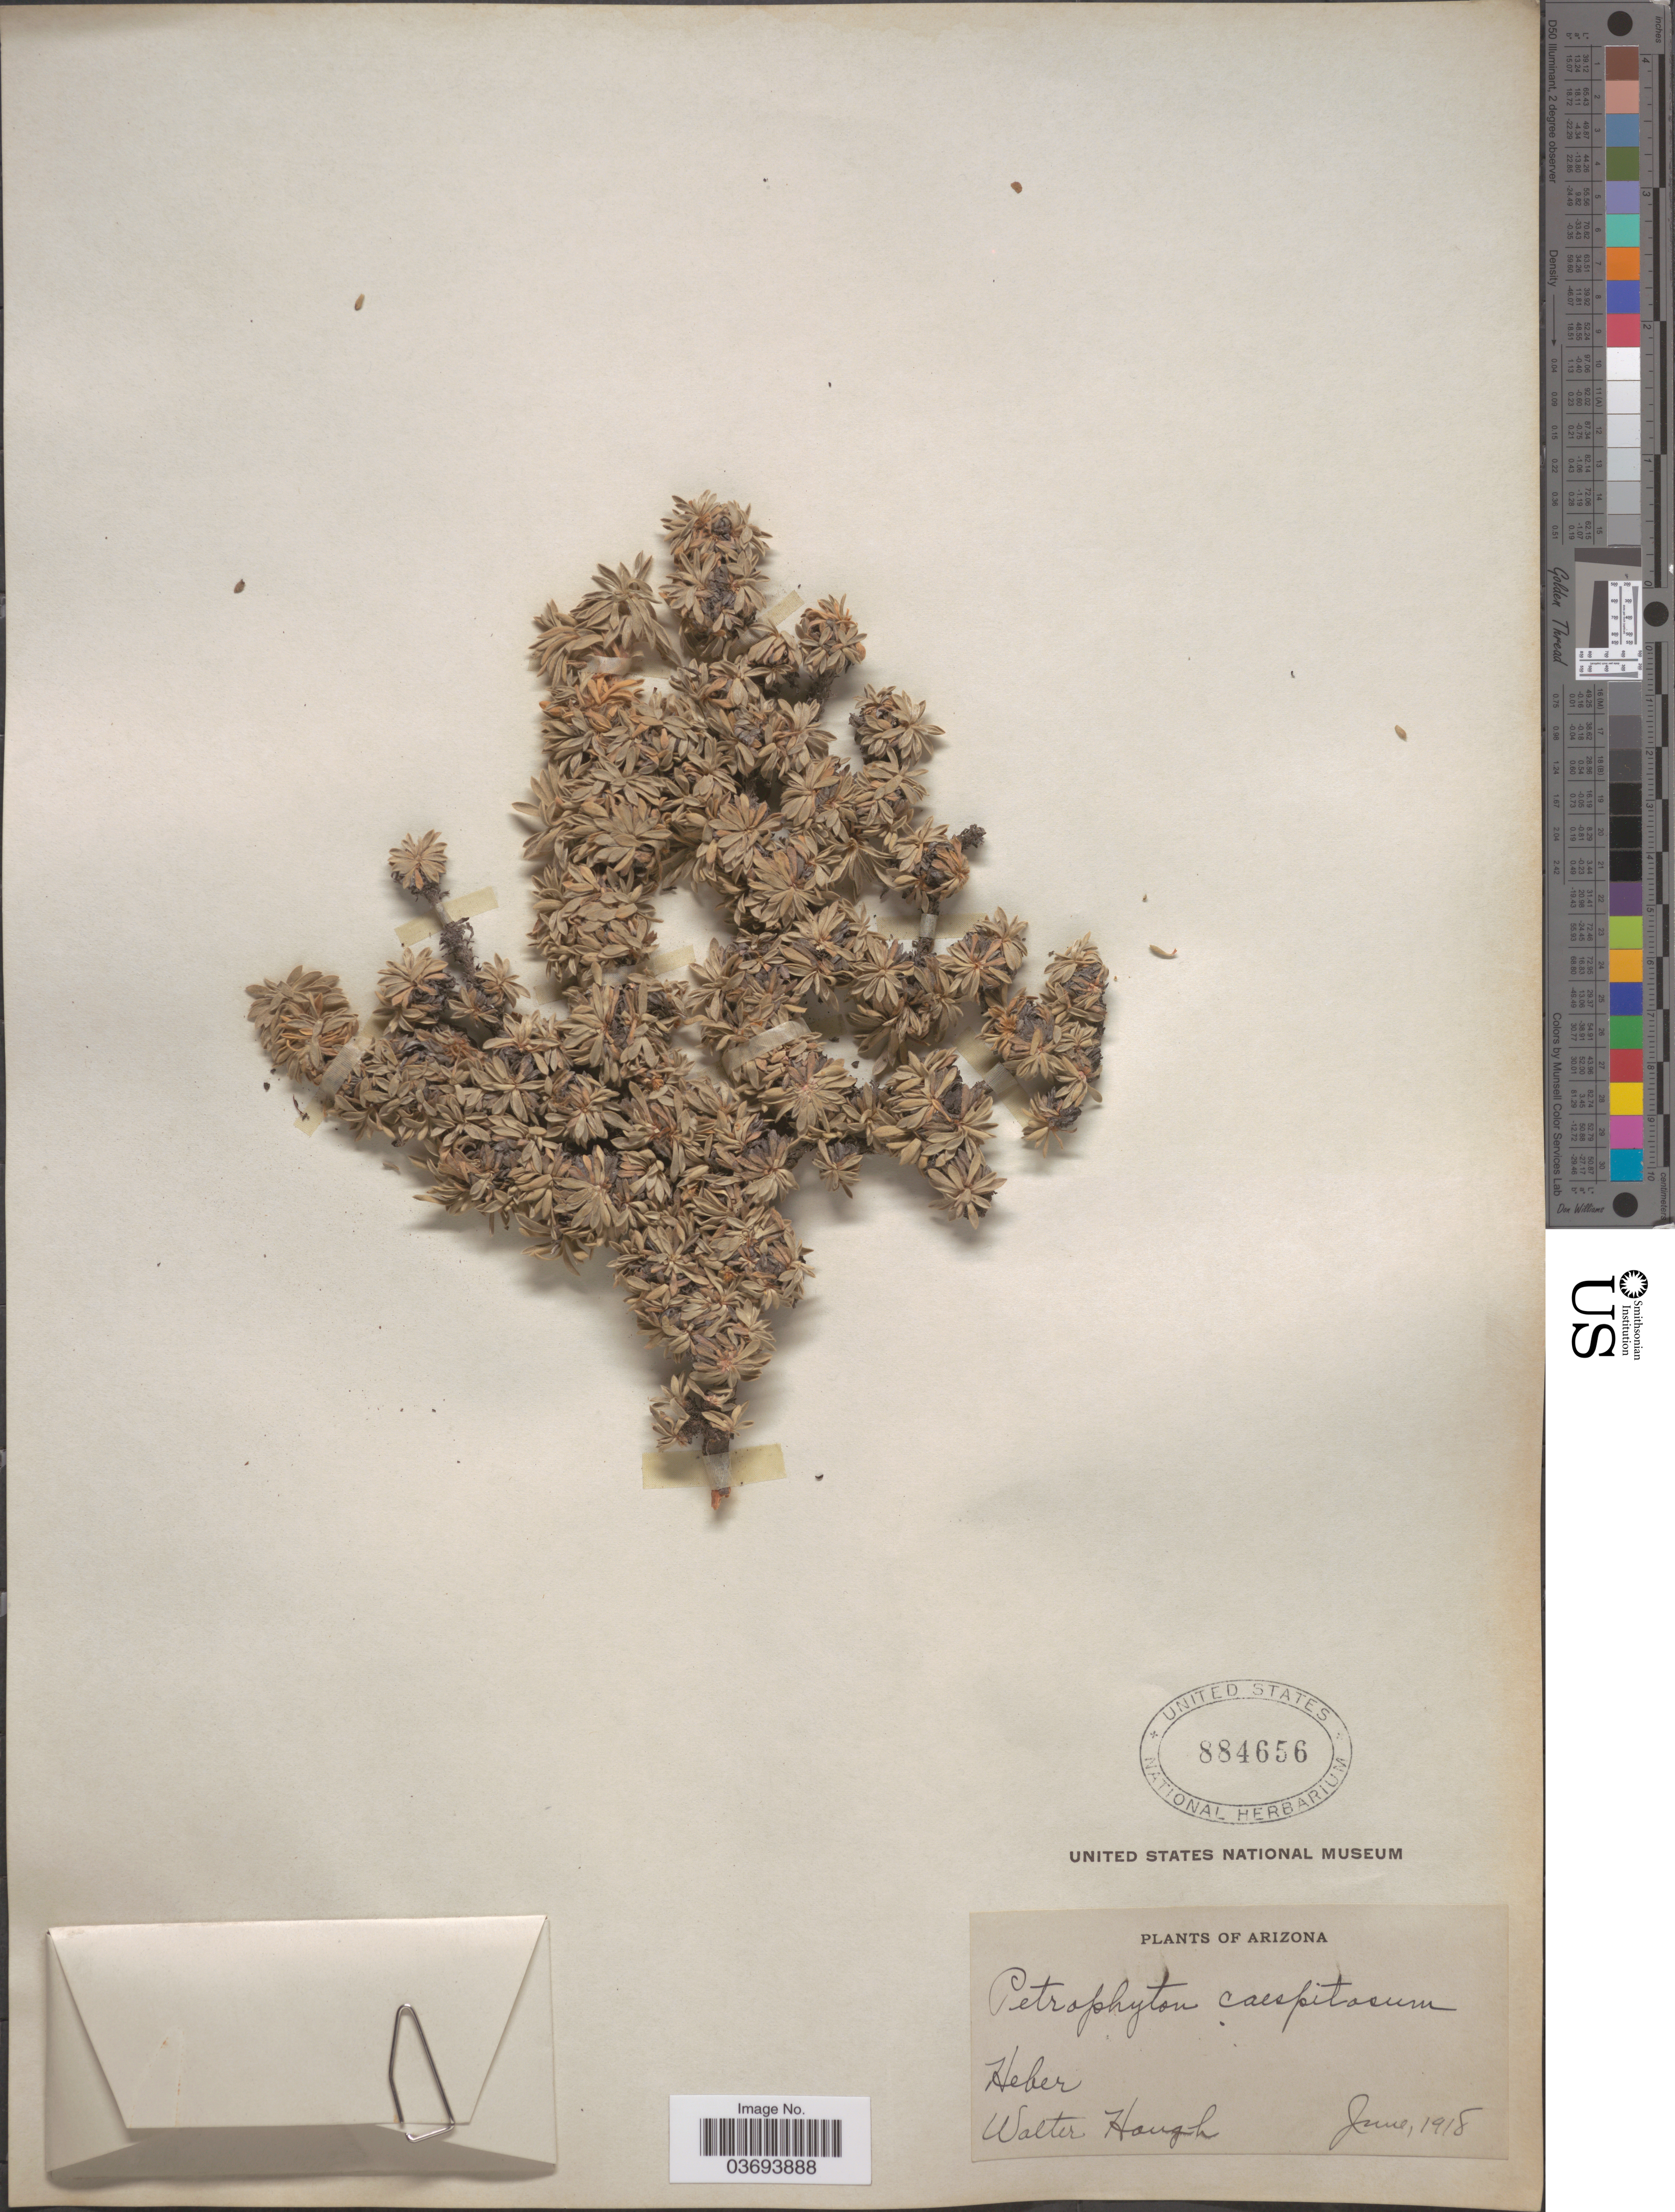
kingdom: Plantae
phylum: Tracheophyta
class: Magnoliopsida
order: Rosales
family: Rosaceae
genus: Petrophytum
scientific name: Petrophytum caespitosum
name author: (Nutt.) Rydb.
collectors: W. Hough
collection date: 1918-06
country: United States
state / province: Arizona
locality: Heber.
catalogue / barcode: US 884656